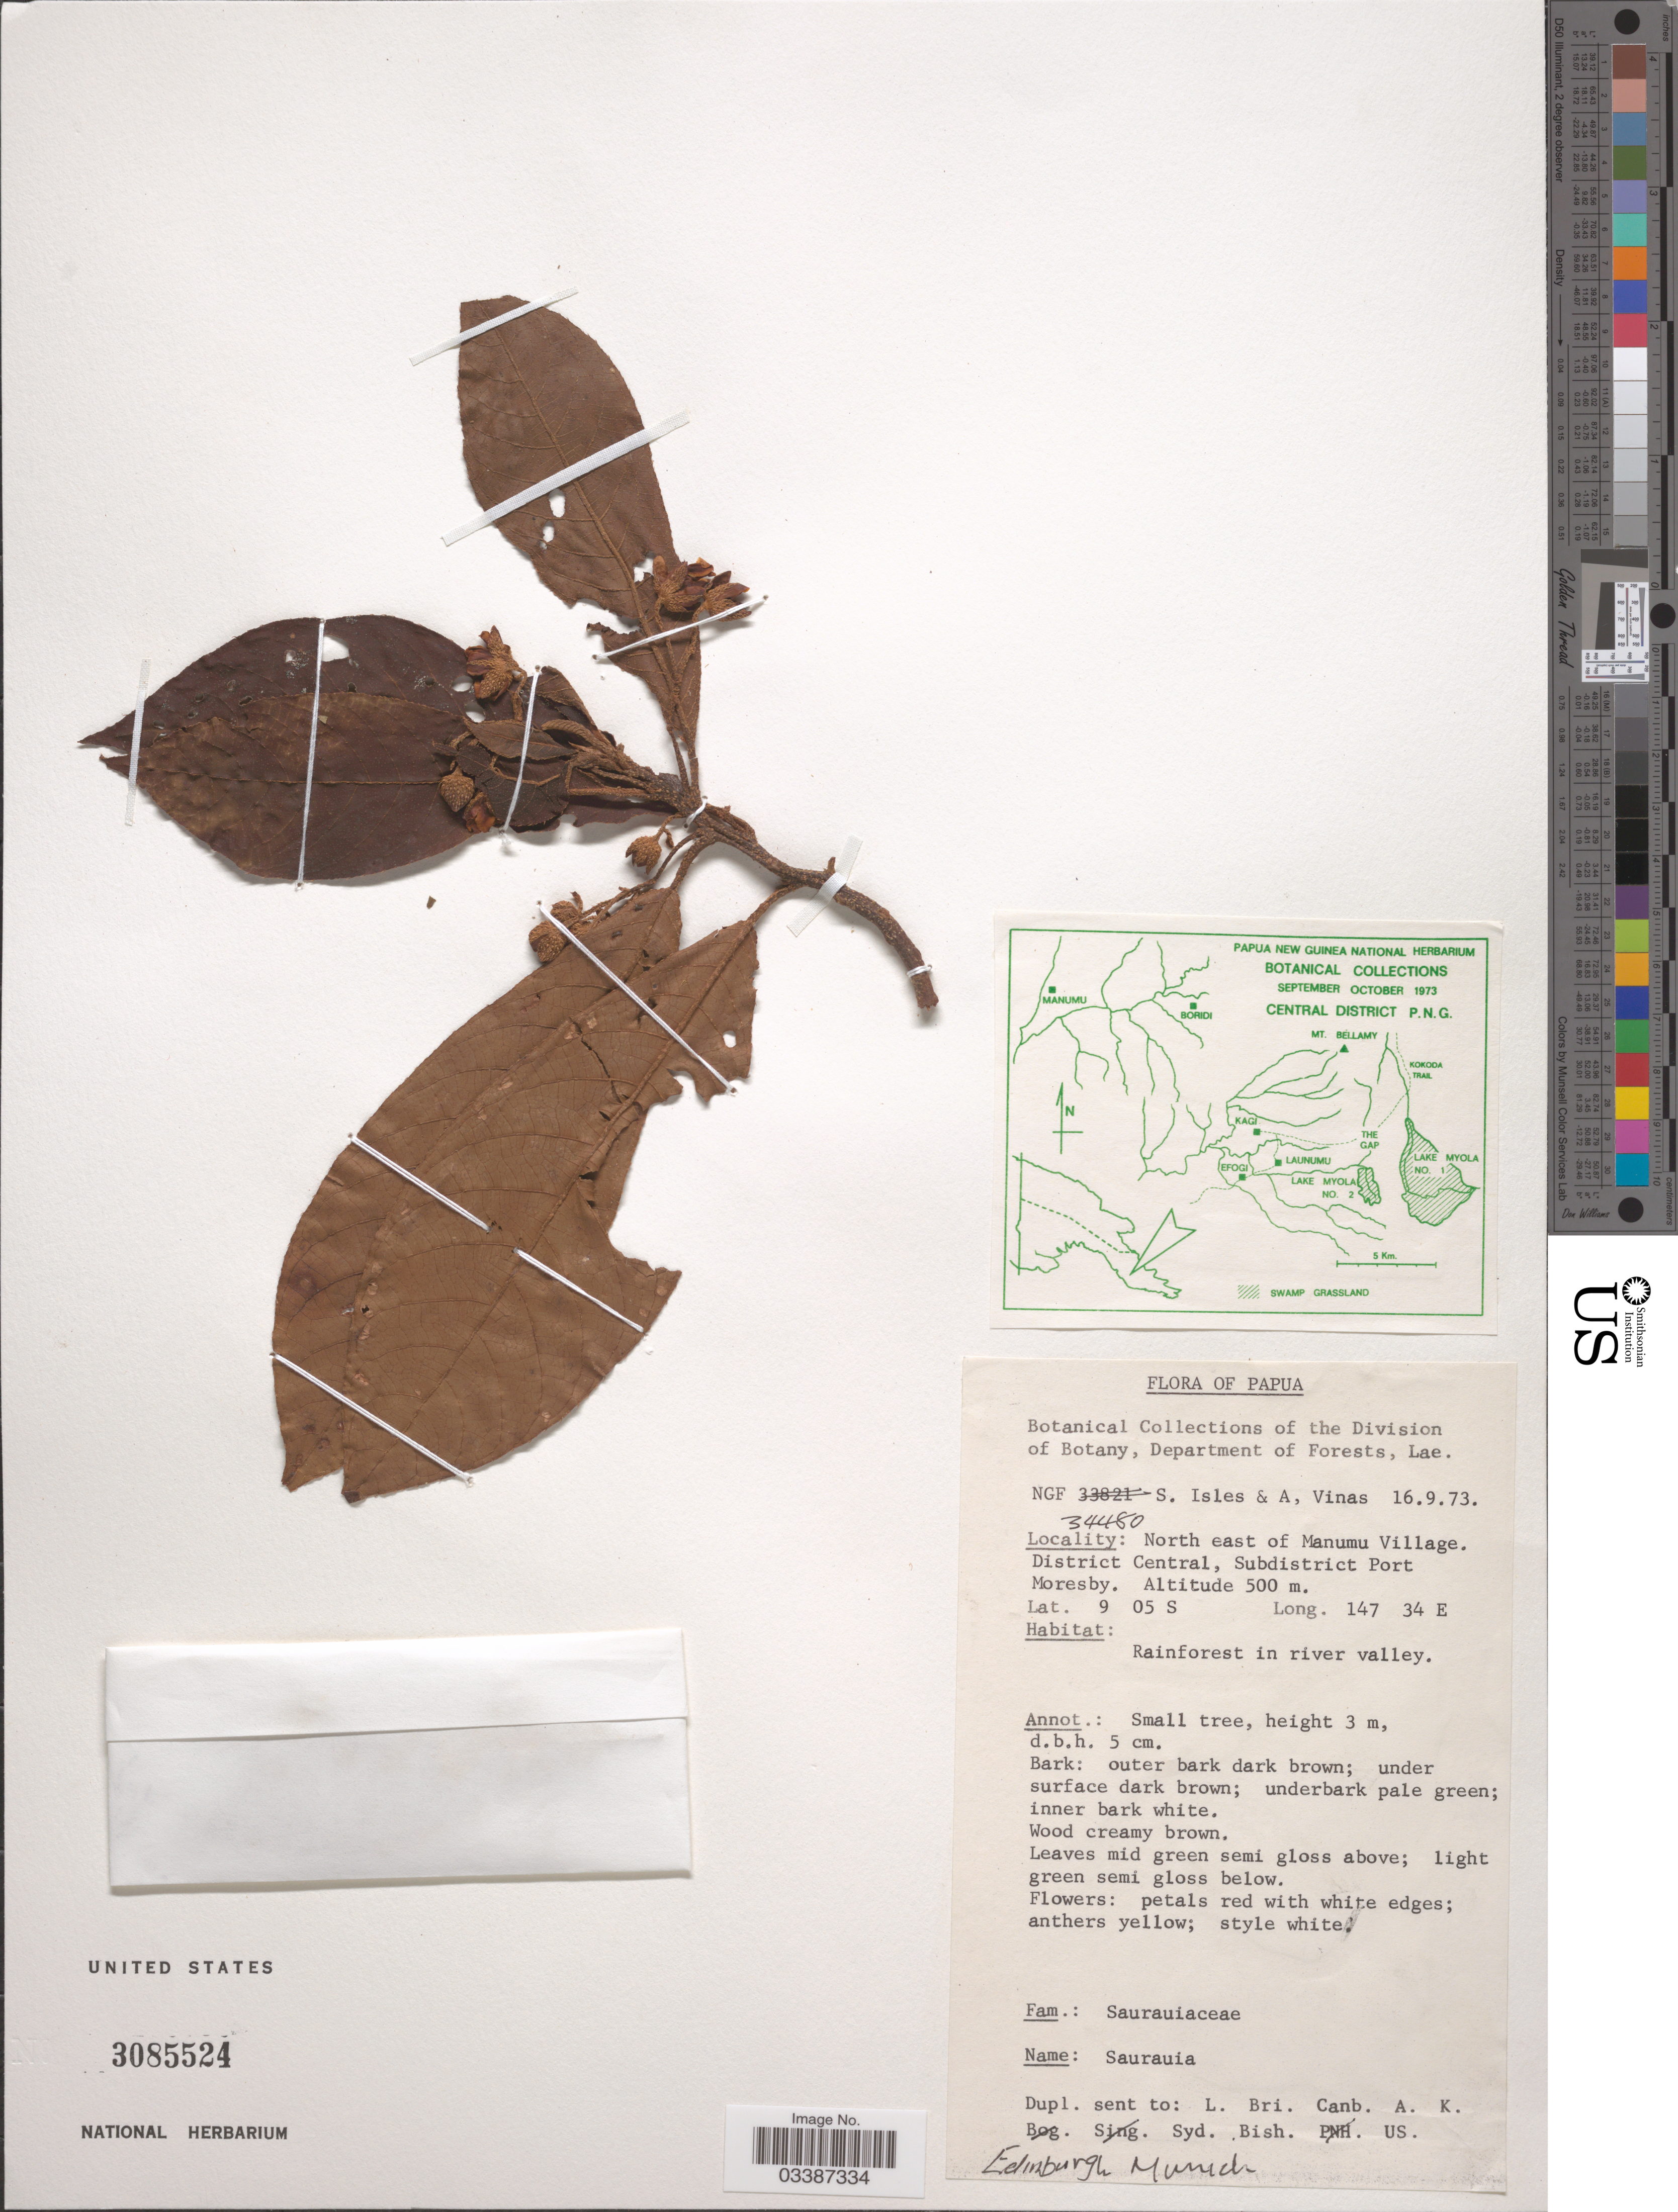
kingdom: Plantae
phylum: Tracheophyta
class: Magnoliopsida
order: Ericales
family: Actinidiaceae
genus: Saurauia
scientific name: Saurauia sp.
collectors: S. Isles & A. Vinas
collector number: NGF 34480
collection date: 1973-09-16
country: Papua New Guinea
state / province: Central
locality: Papua. North east of Manumu Village. District Central, Subdistrict Port Moresby. Rainforest in river valley.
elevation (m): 500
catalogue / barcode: US 3085524